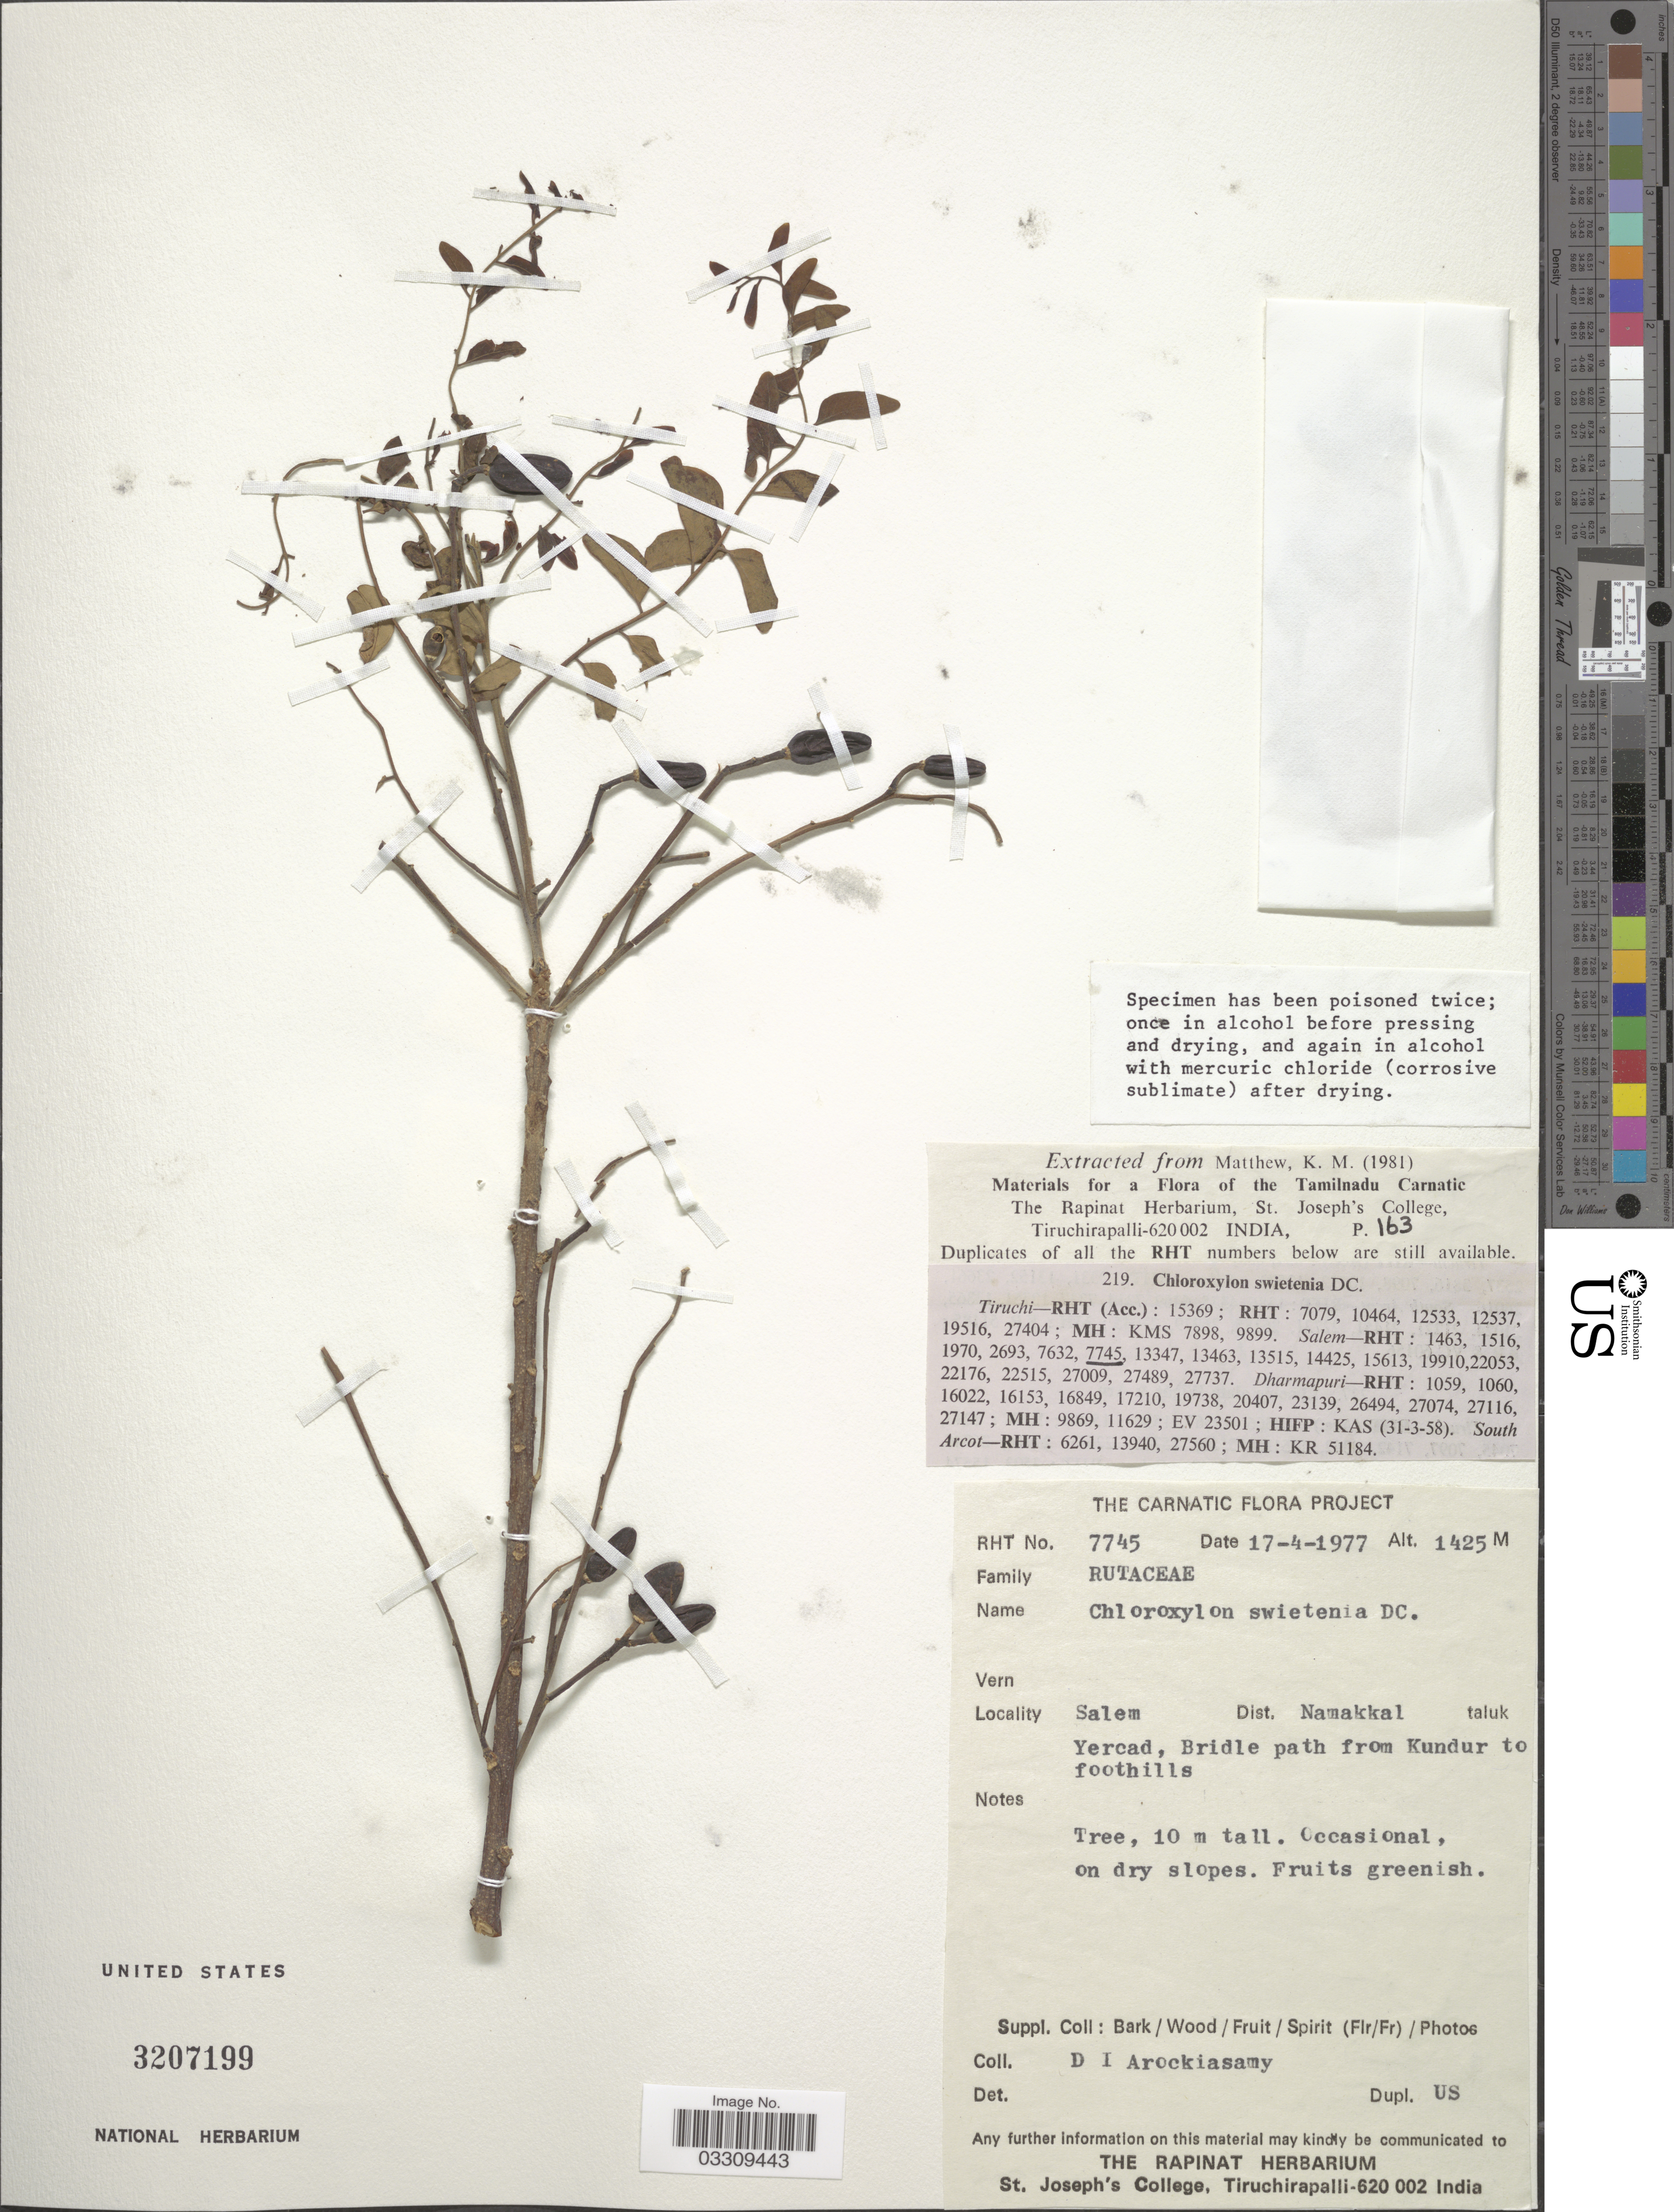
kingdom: Plantae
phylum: Tracheophyta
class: Magnoliopsida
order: Sapindales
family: Rutaceae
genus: Chloroxylon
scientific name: Chloroxylon swietenia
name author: DC.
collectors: D. Arockiasamy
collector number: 7745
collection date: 1977-04-17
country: India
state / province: Tamil Nadu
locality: Salem Dist. Namakkal taluk Yercad, Bridle path from Kundur to foothills.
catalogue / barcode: US 2307199